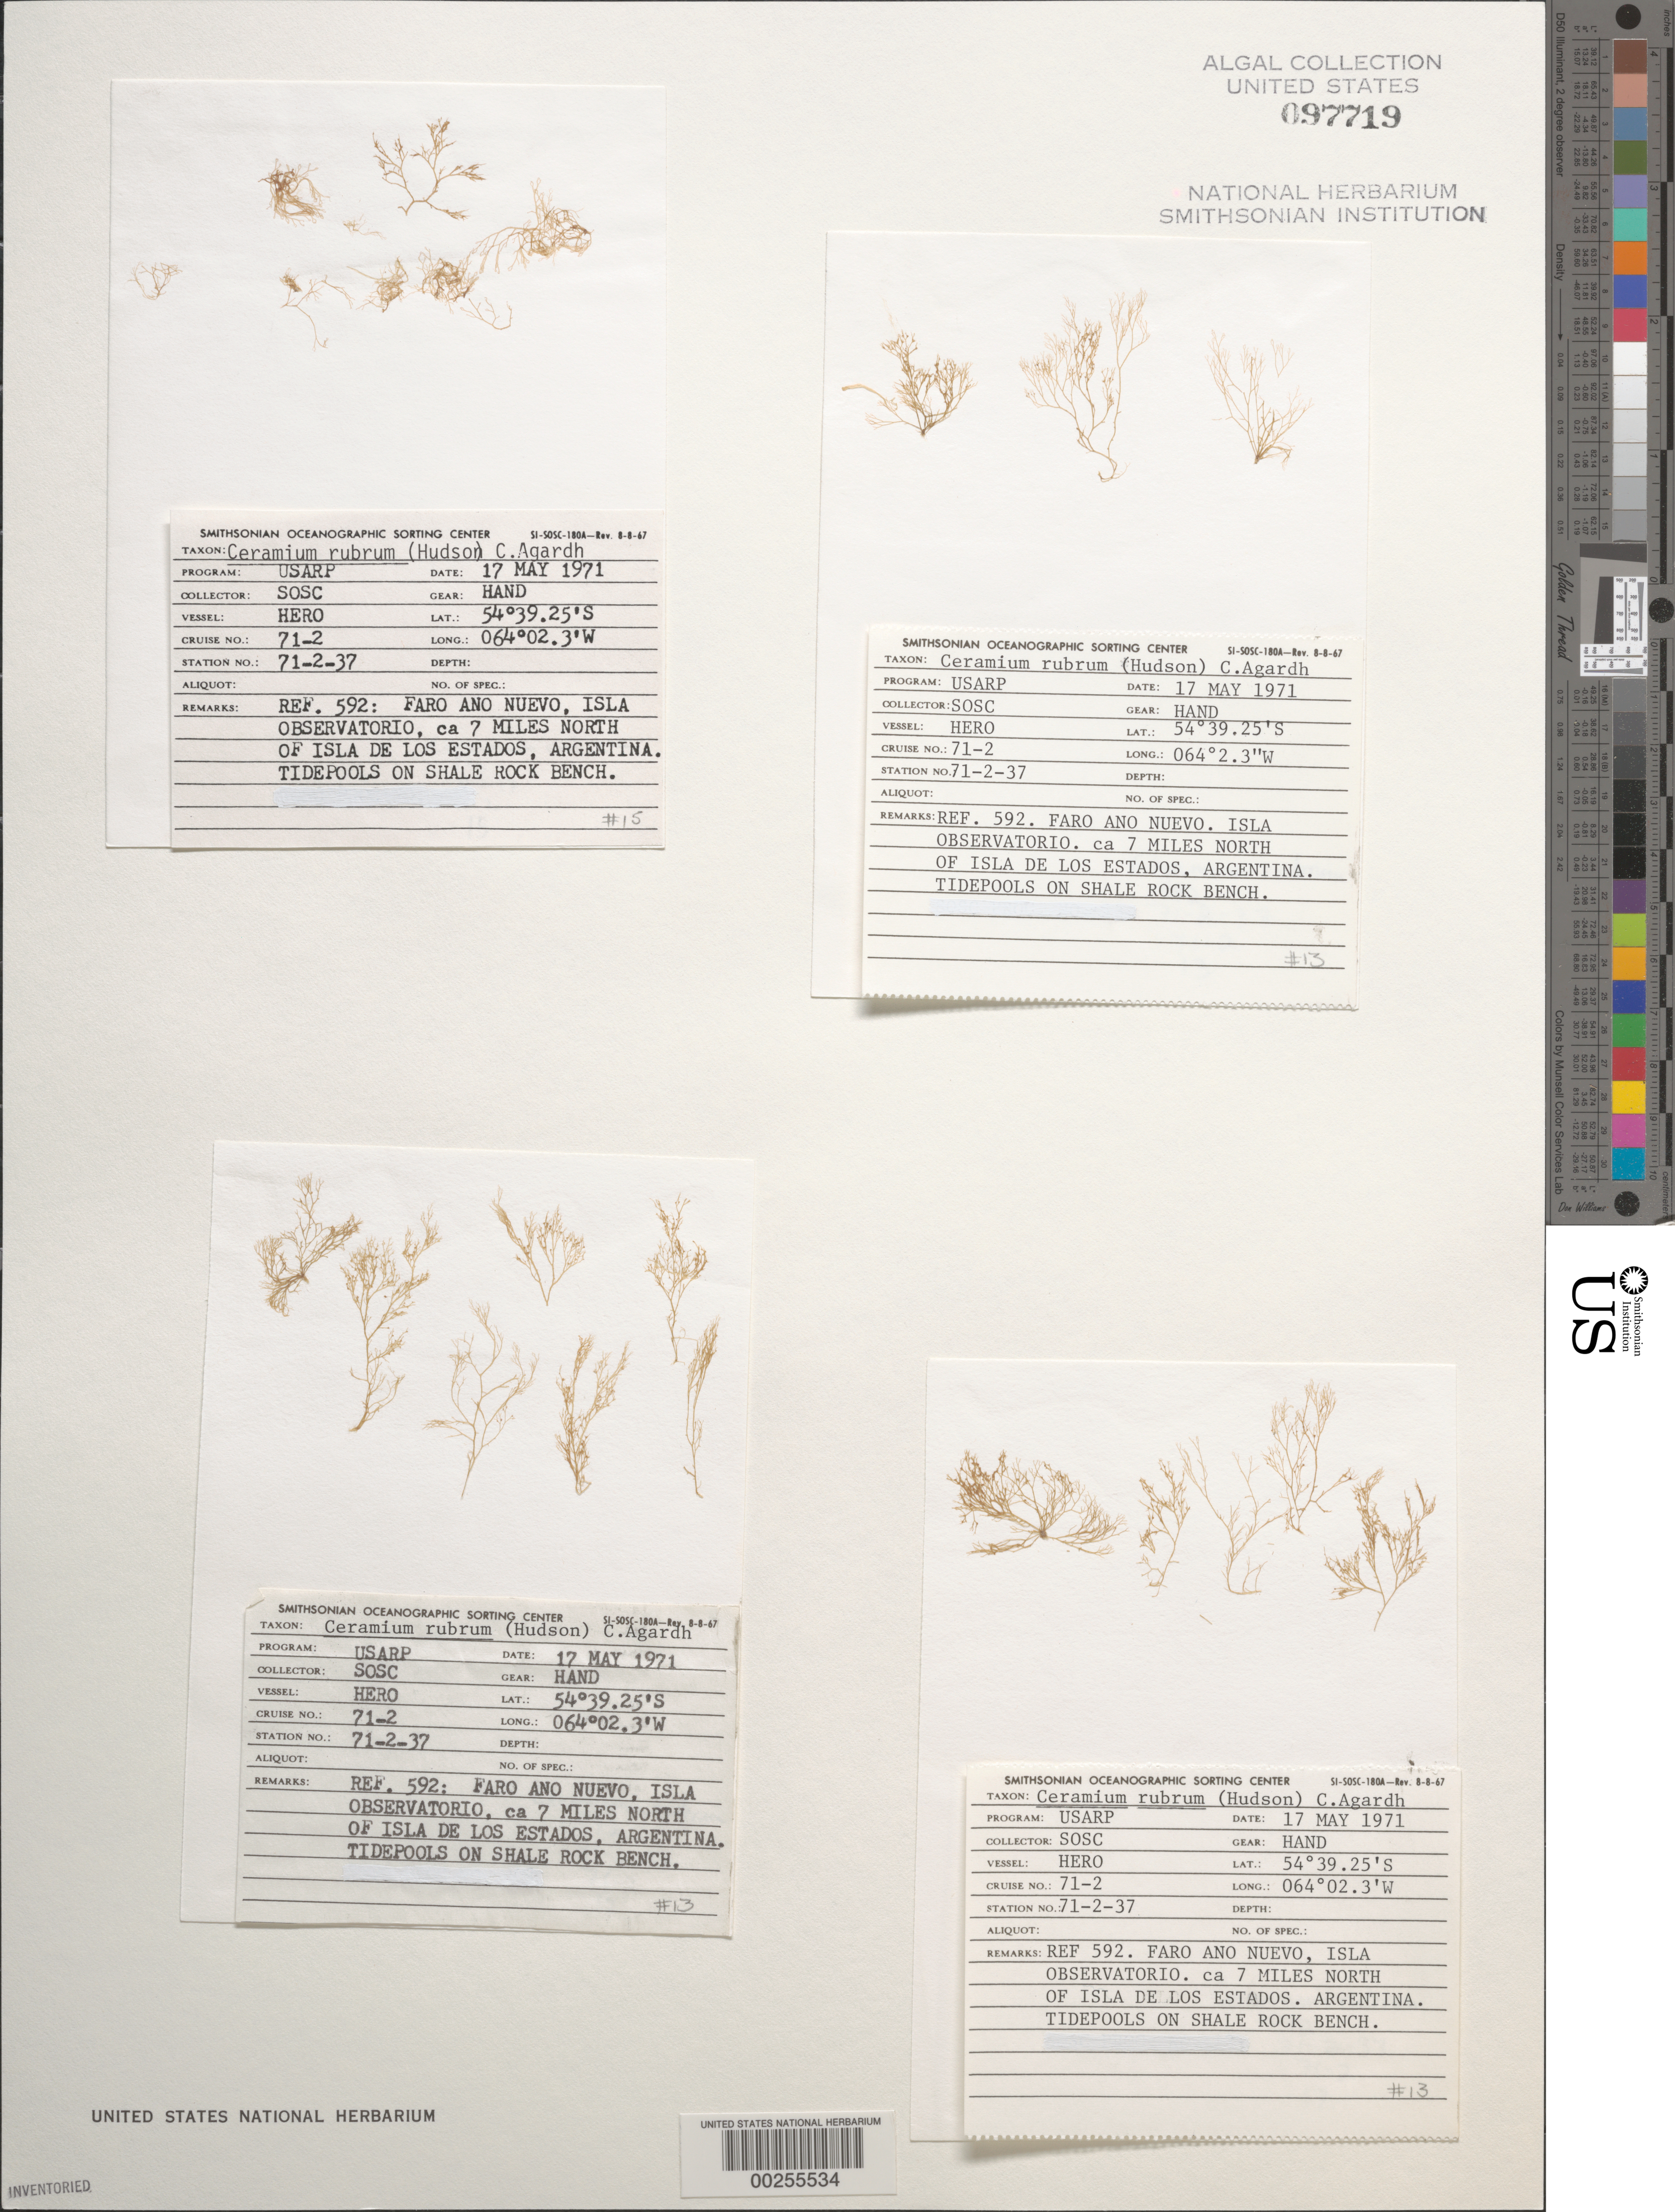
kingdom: Plantae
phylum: Rhodophyta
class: Florideophyceae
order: Ceramiales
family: Ceramiaceae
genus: Ceramium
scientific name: Ceramium rubrum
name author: C. Agardh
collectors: SOSC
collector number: Station 71-2-37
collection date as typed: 17 May 1971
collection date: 1971-05-17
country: Argentina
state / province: Tierra del Fuego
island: Isla Observatorio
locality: Faro Ano Nuevo, ca. 7 miles north of Isla de los Estados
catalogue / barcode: US 97719